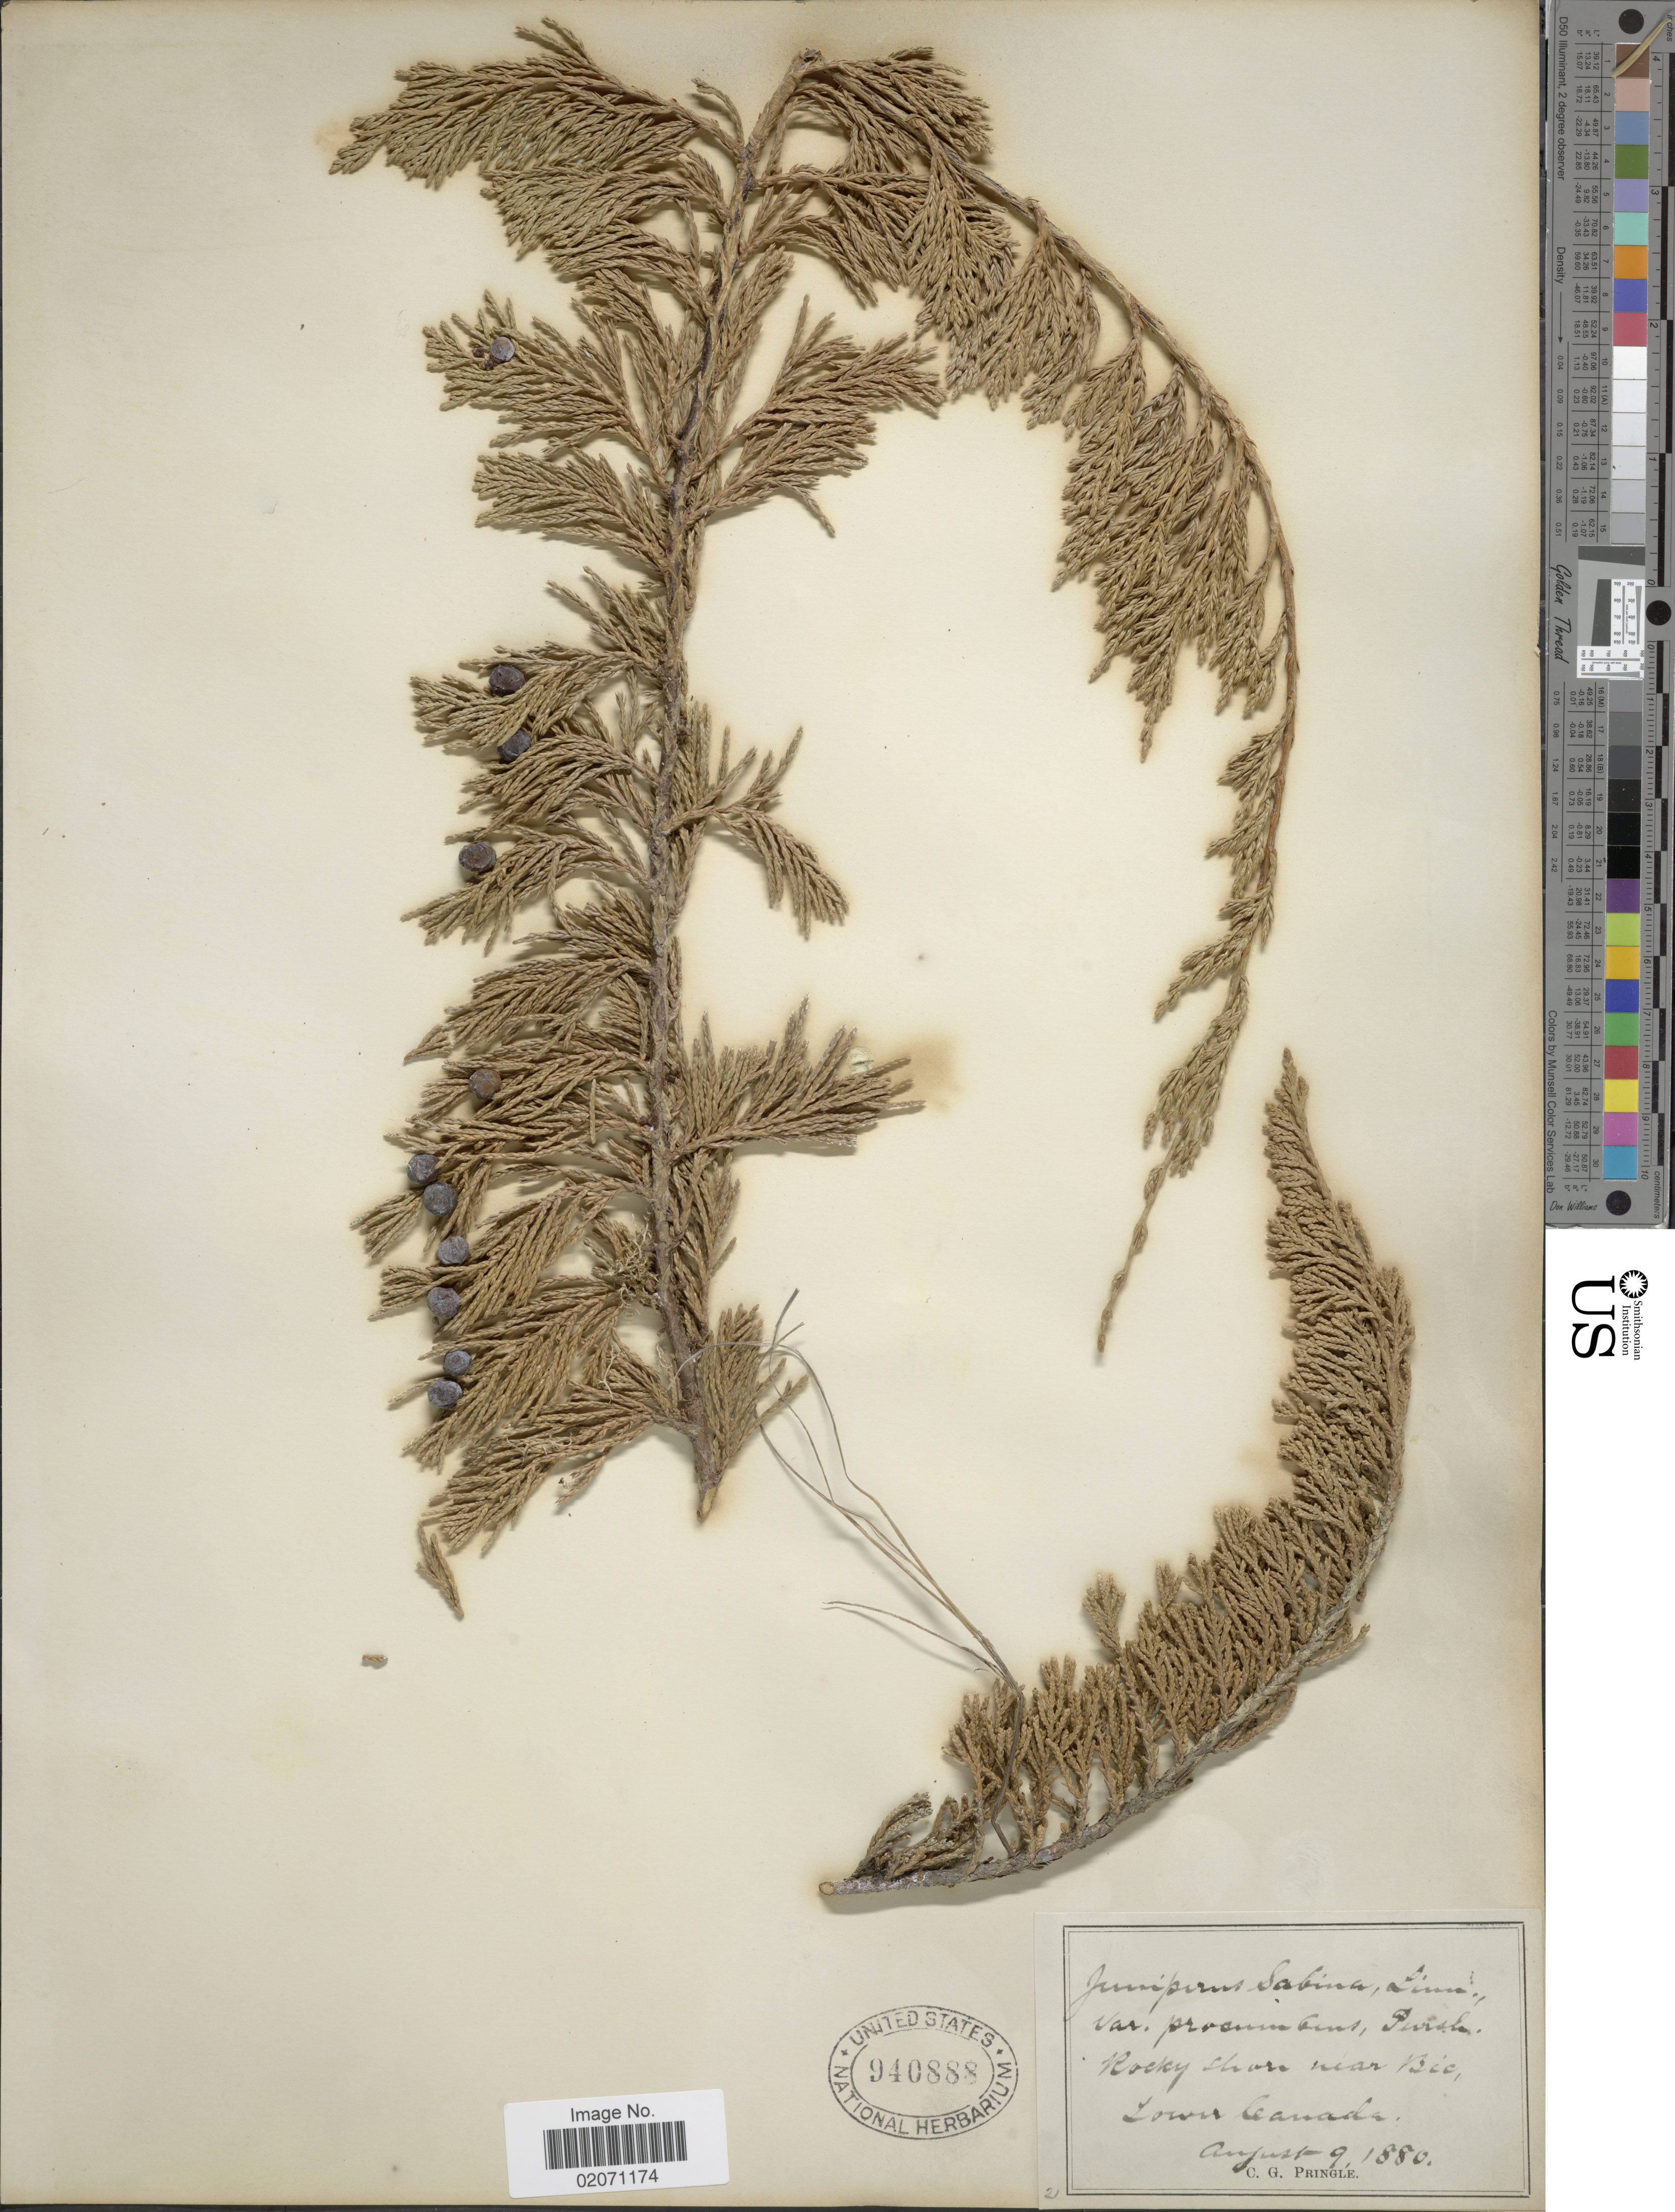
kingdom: Plantae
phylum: Tracheophyta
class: Pinopsida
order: Pinales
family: Cupressaceae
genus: Juniperus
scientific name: Juniperus horizontalis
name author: Moench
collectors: C. G. Pringle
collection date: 1880-08-09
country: Canada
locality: Near Bic, Lower Canada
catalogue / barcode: US 940888